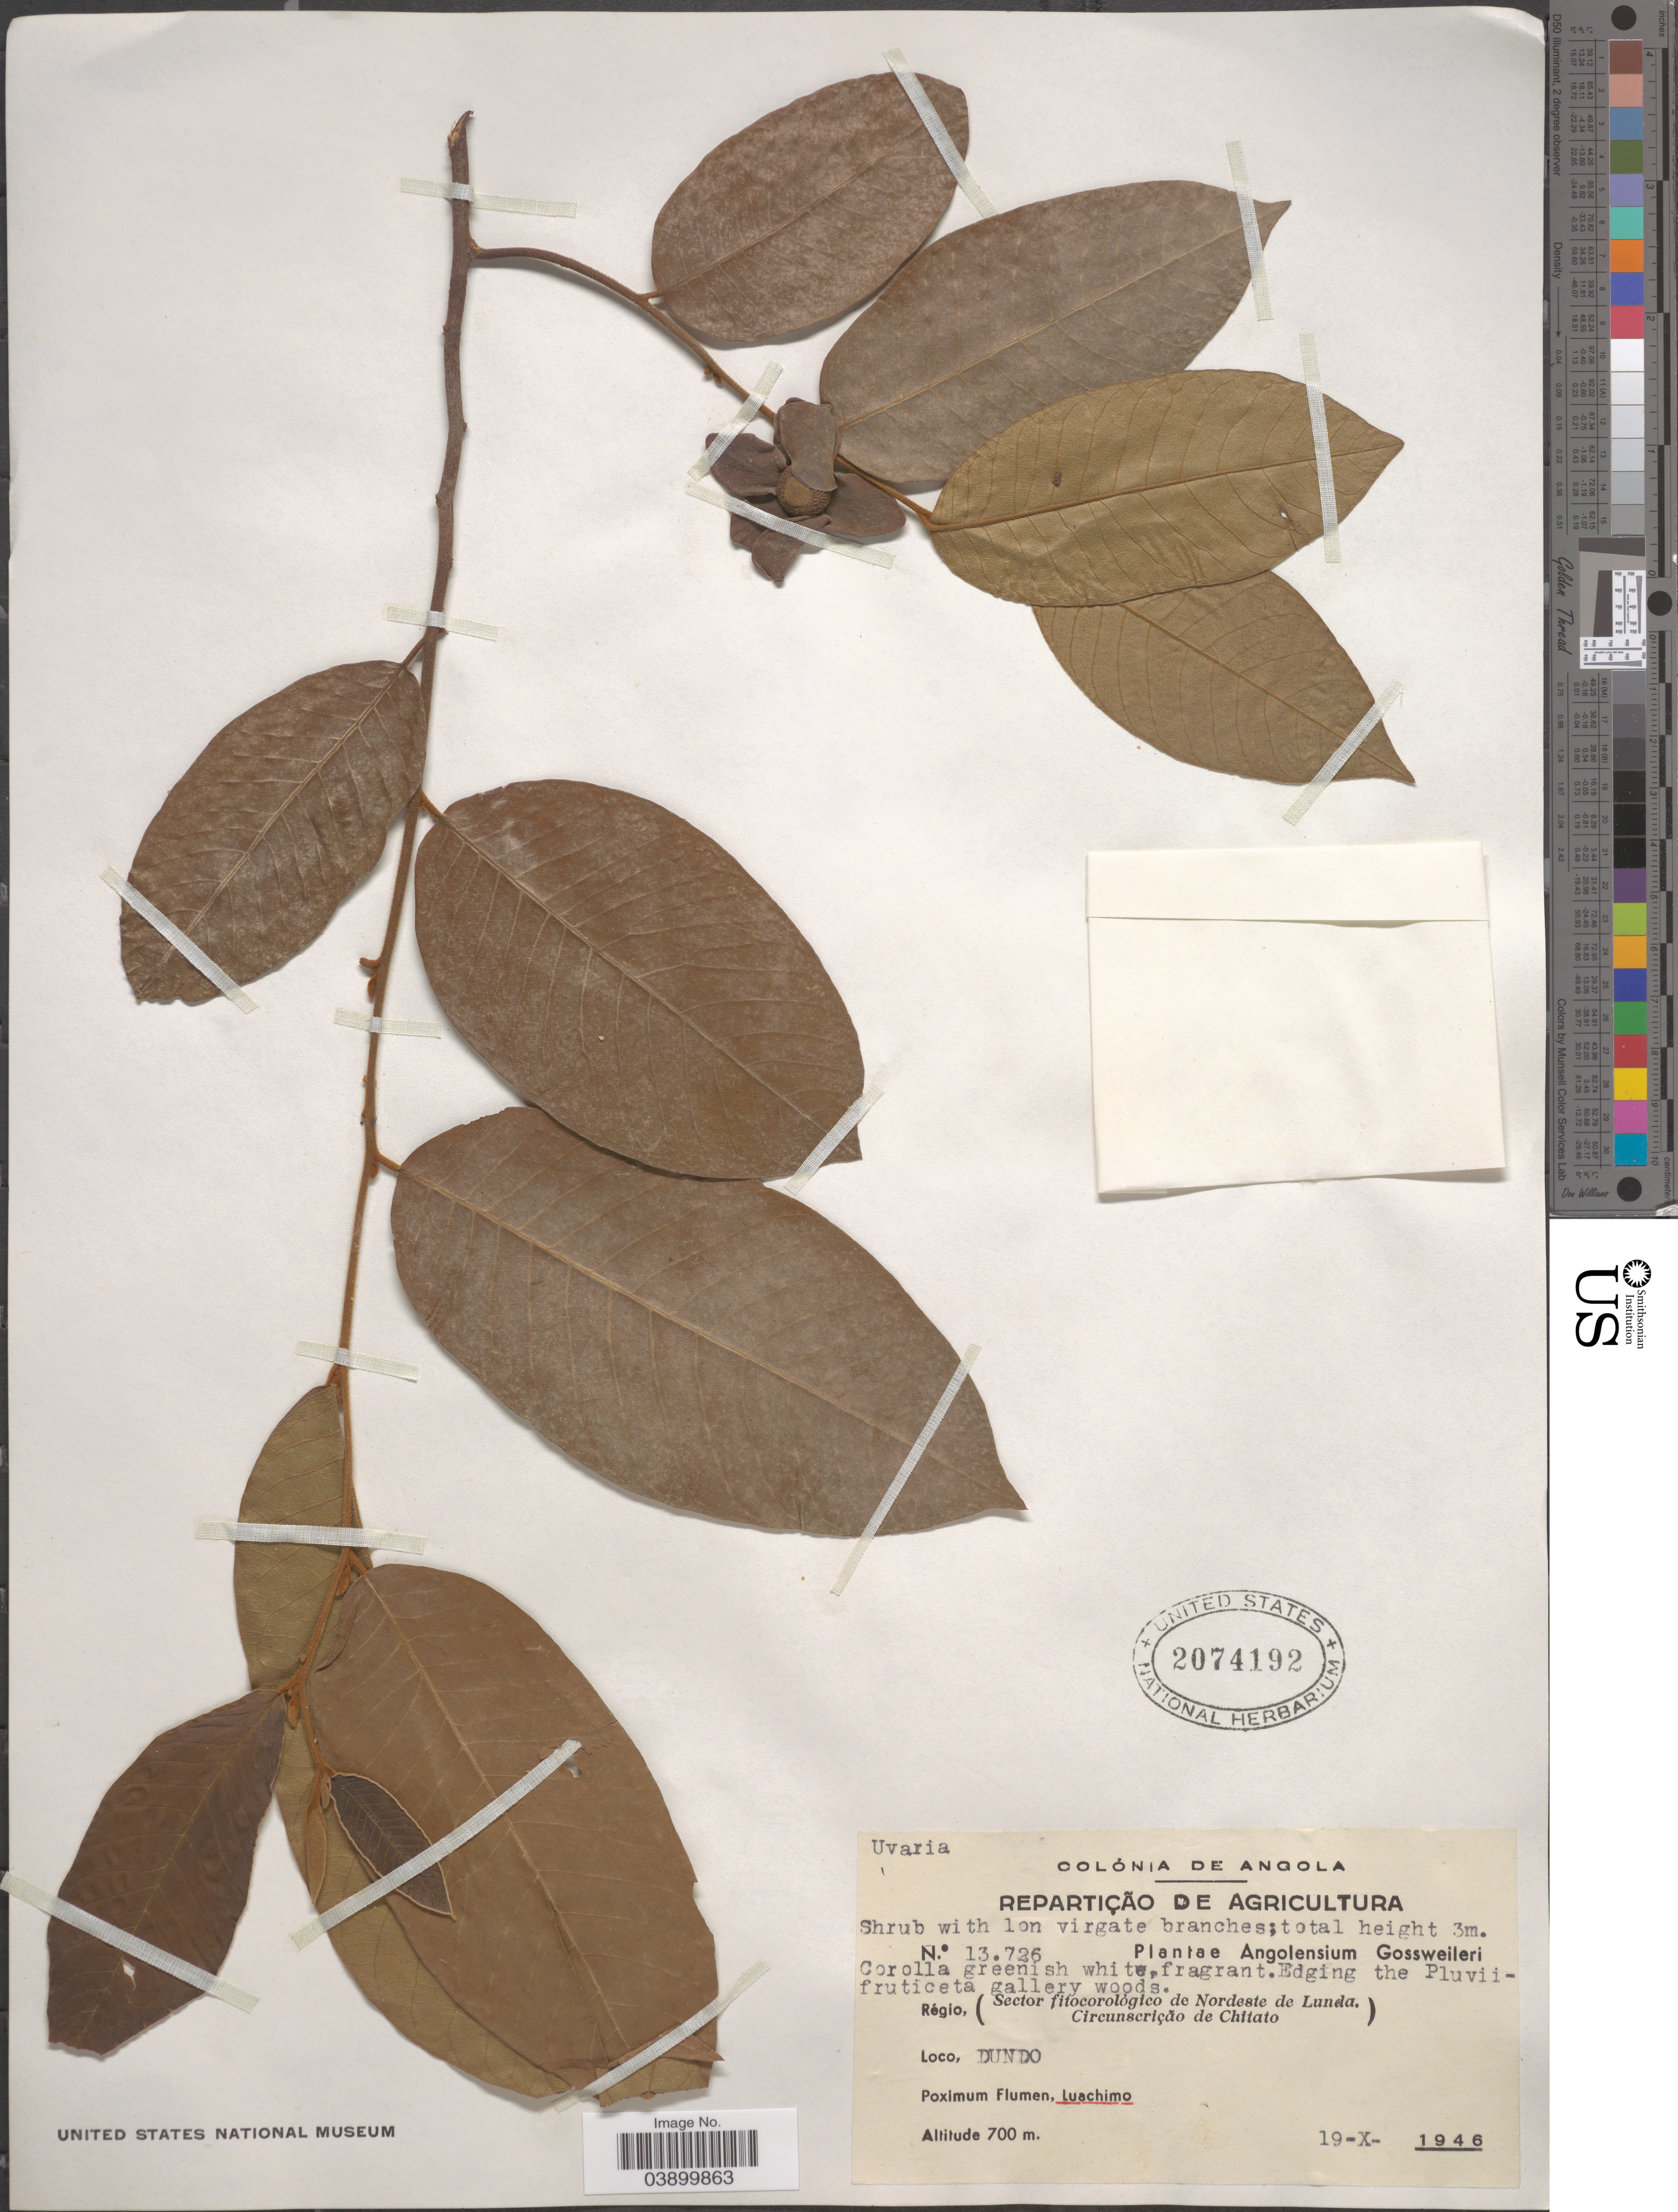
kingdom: Plantae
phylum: Tracheophyta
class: Magnoliopsida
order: Magnoliales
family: Annonaceae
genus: Uvaria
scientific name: Uvaria sp.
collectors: -. Gossweiler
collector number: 13726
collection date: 1946-10-19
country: Angola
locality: Régio, Sector fitocorológico de Nordeste de Lunda. Circunscrição de Chitato. Dundo. Poximum Flumen, Luachimo.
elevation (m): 700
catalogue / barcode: US 2074192